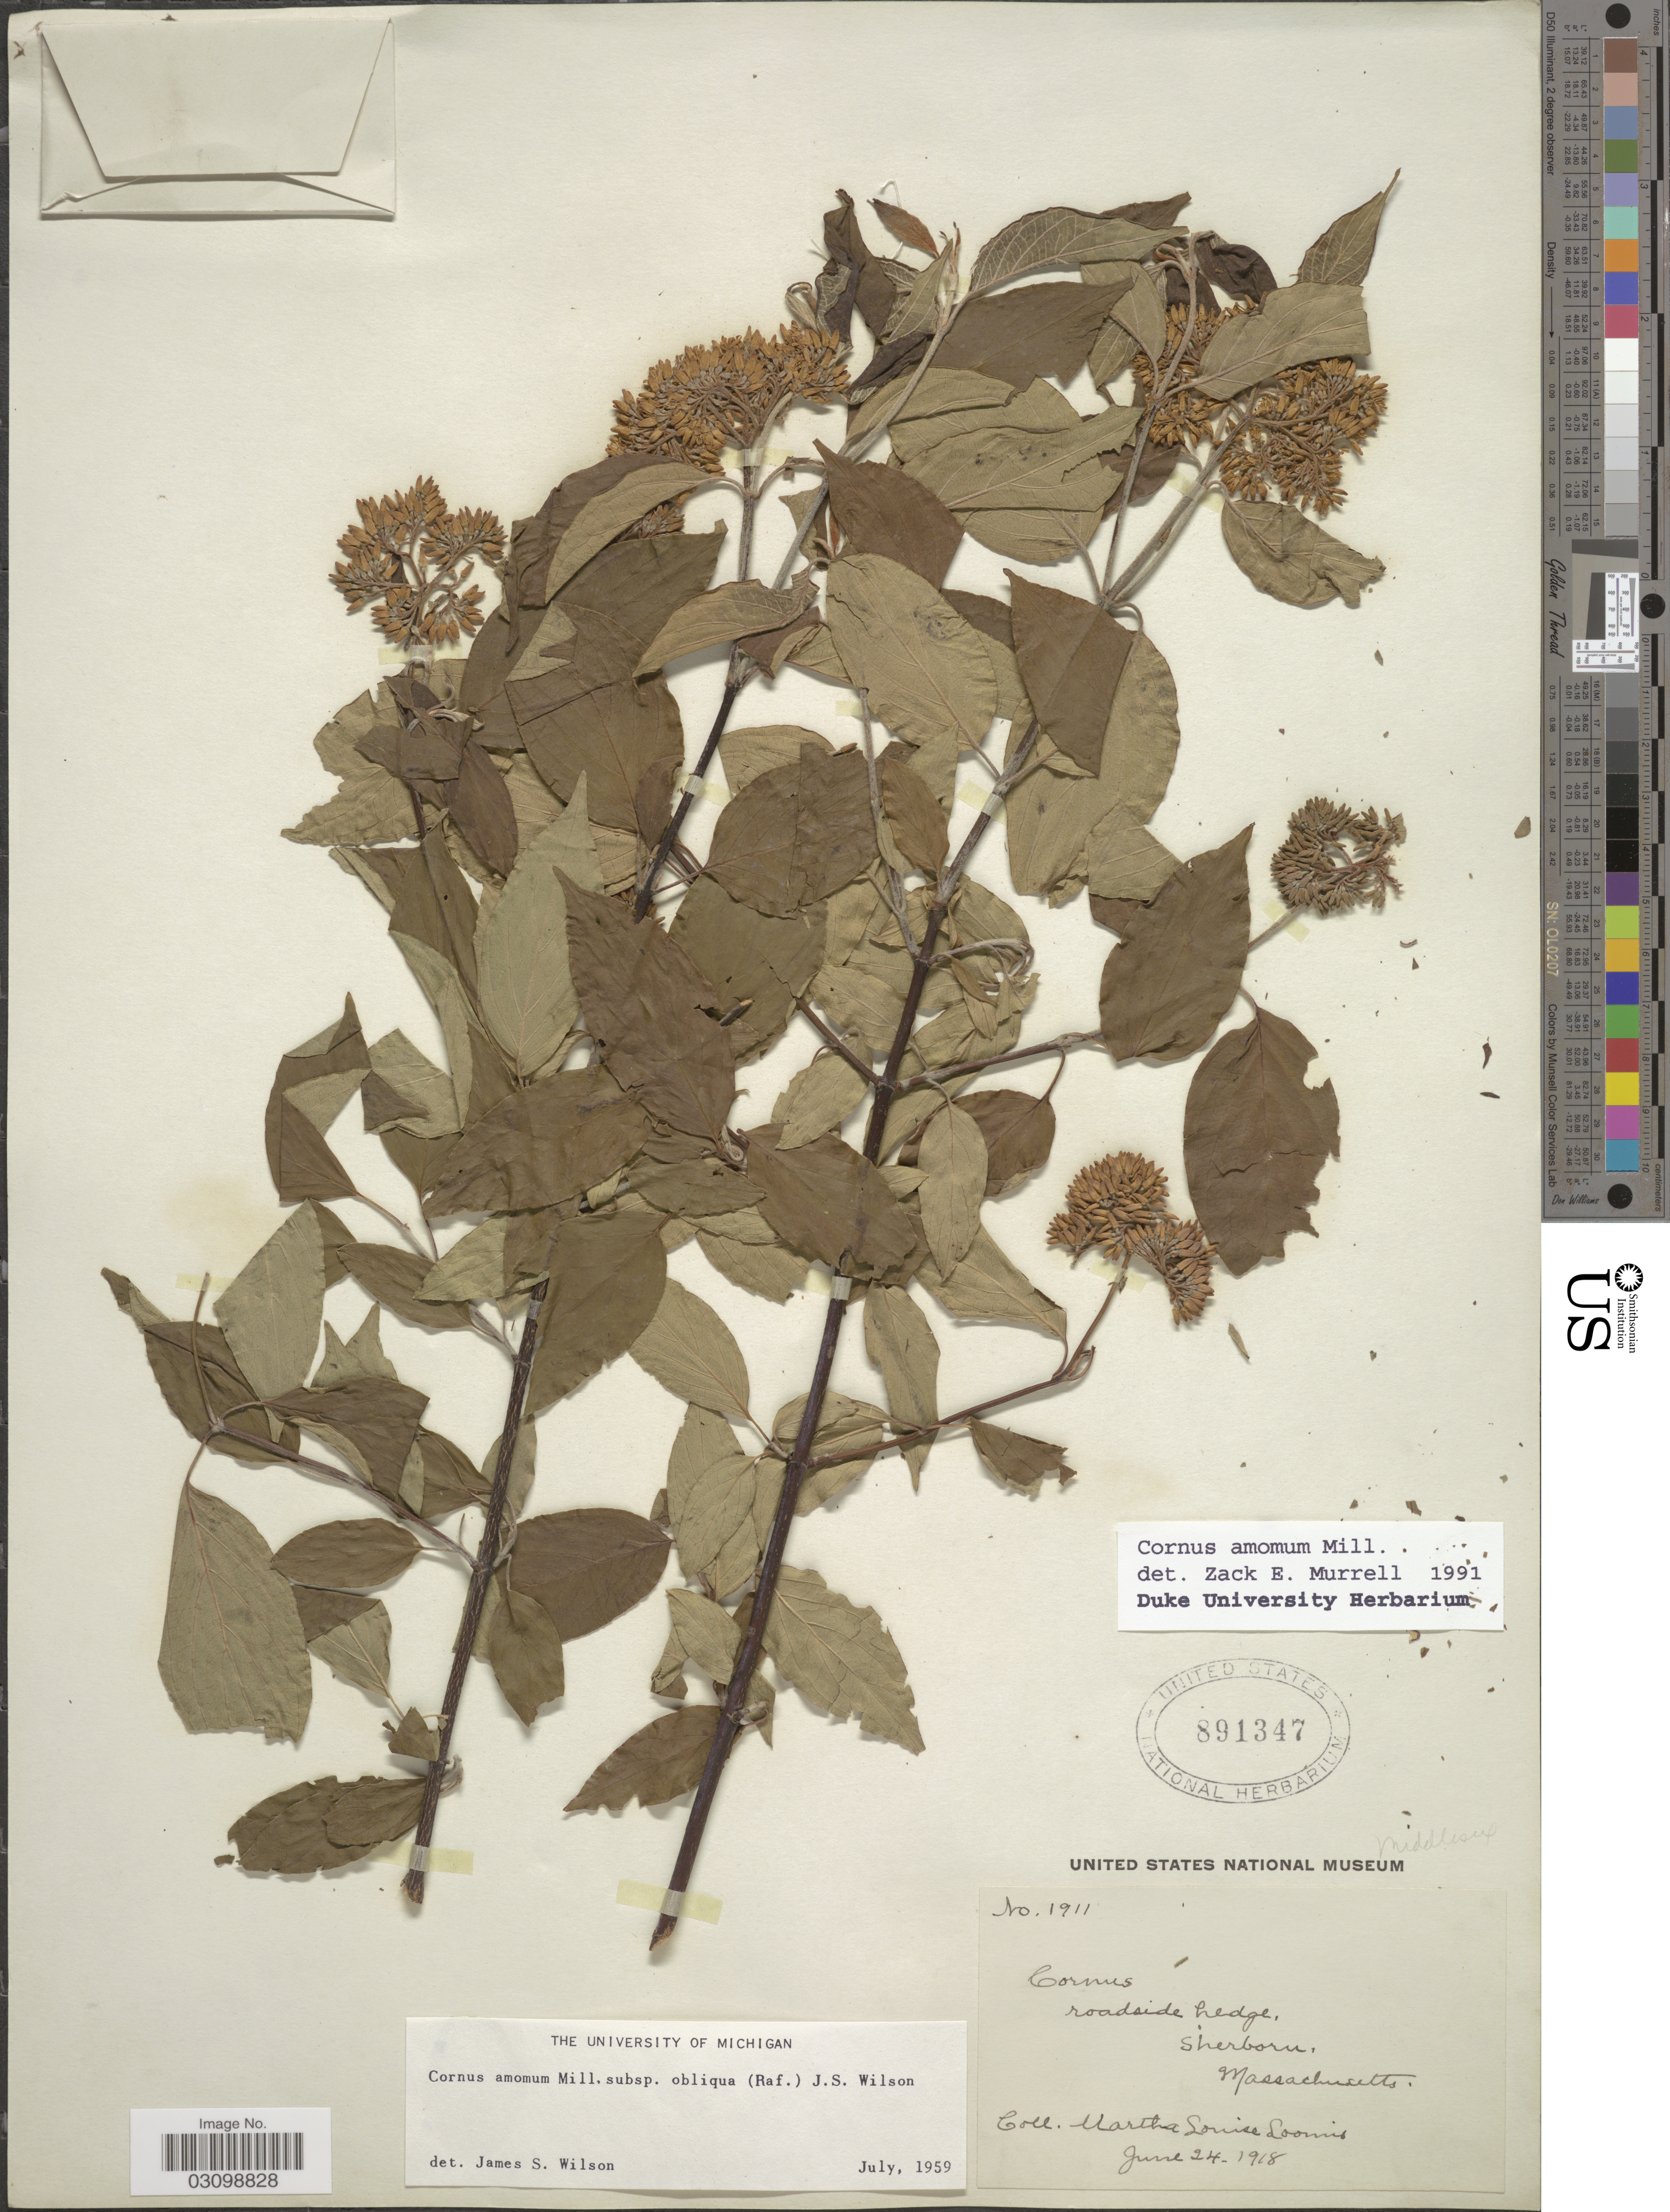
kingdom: Plantae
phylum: Tracheophyta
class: Magnoliopsida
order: Cornales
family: Cornaceae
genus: Cornus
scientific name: Cornus amomum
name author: Mill.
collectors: M. L. Loomis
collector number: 1911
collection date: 1918-06-24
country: United States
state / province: Massachusetts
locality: Roadside hedge, Sherborn.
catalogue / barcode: US 891347